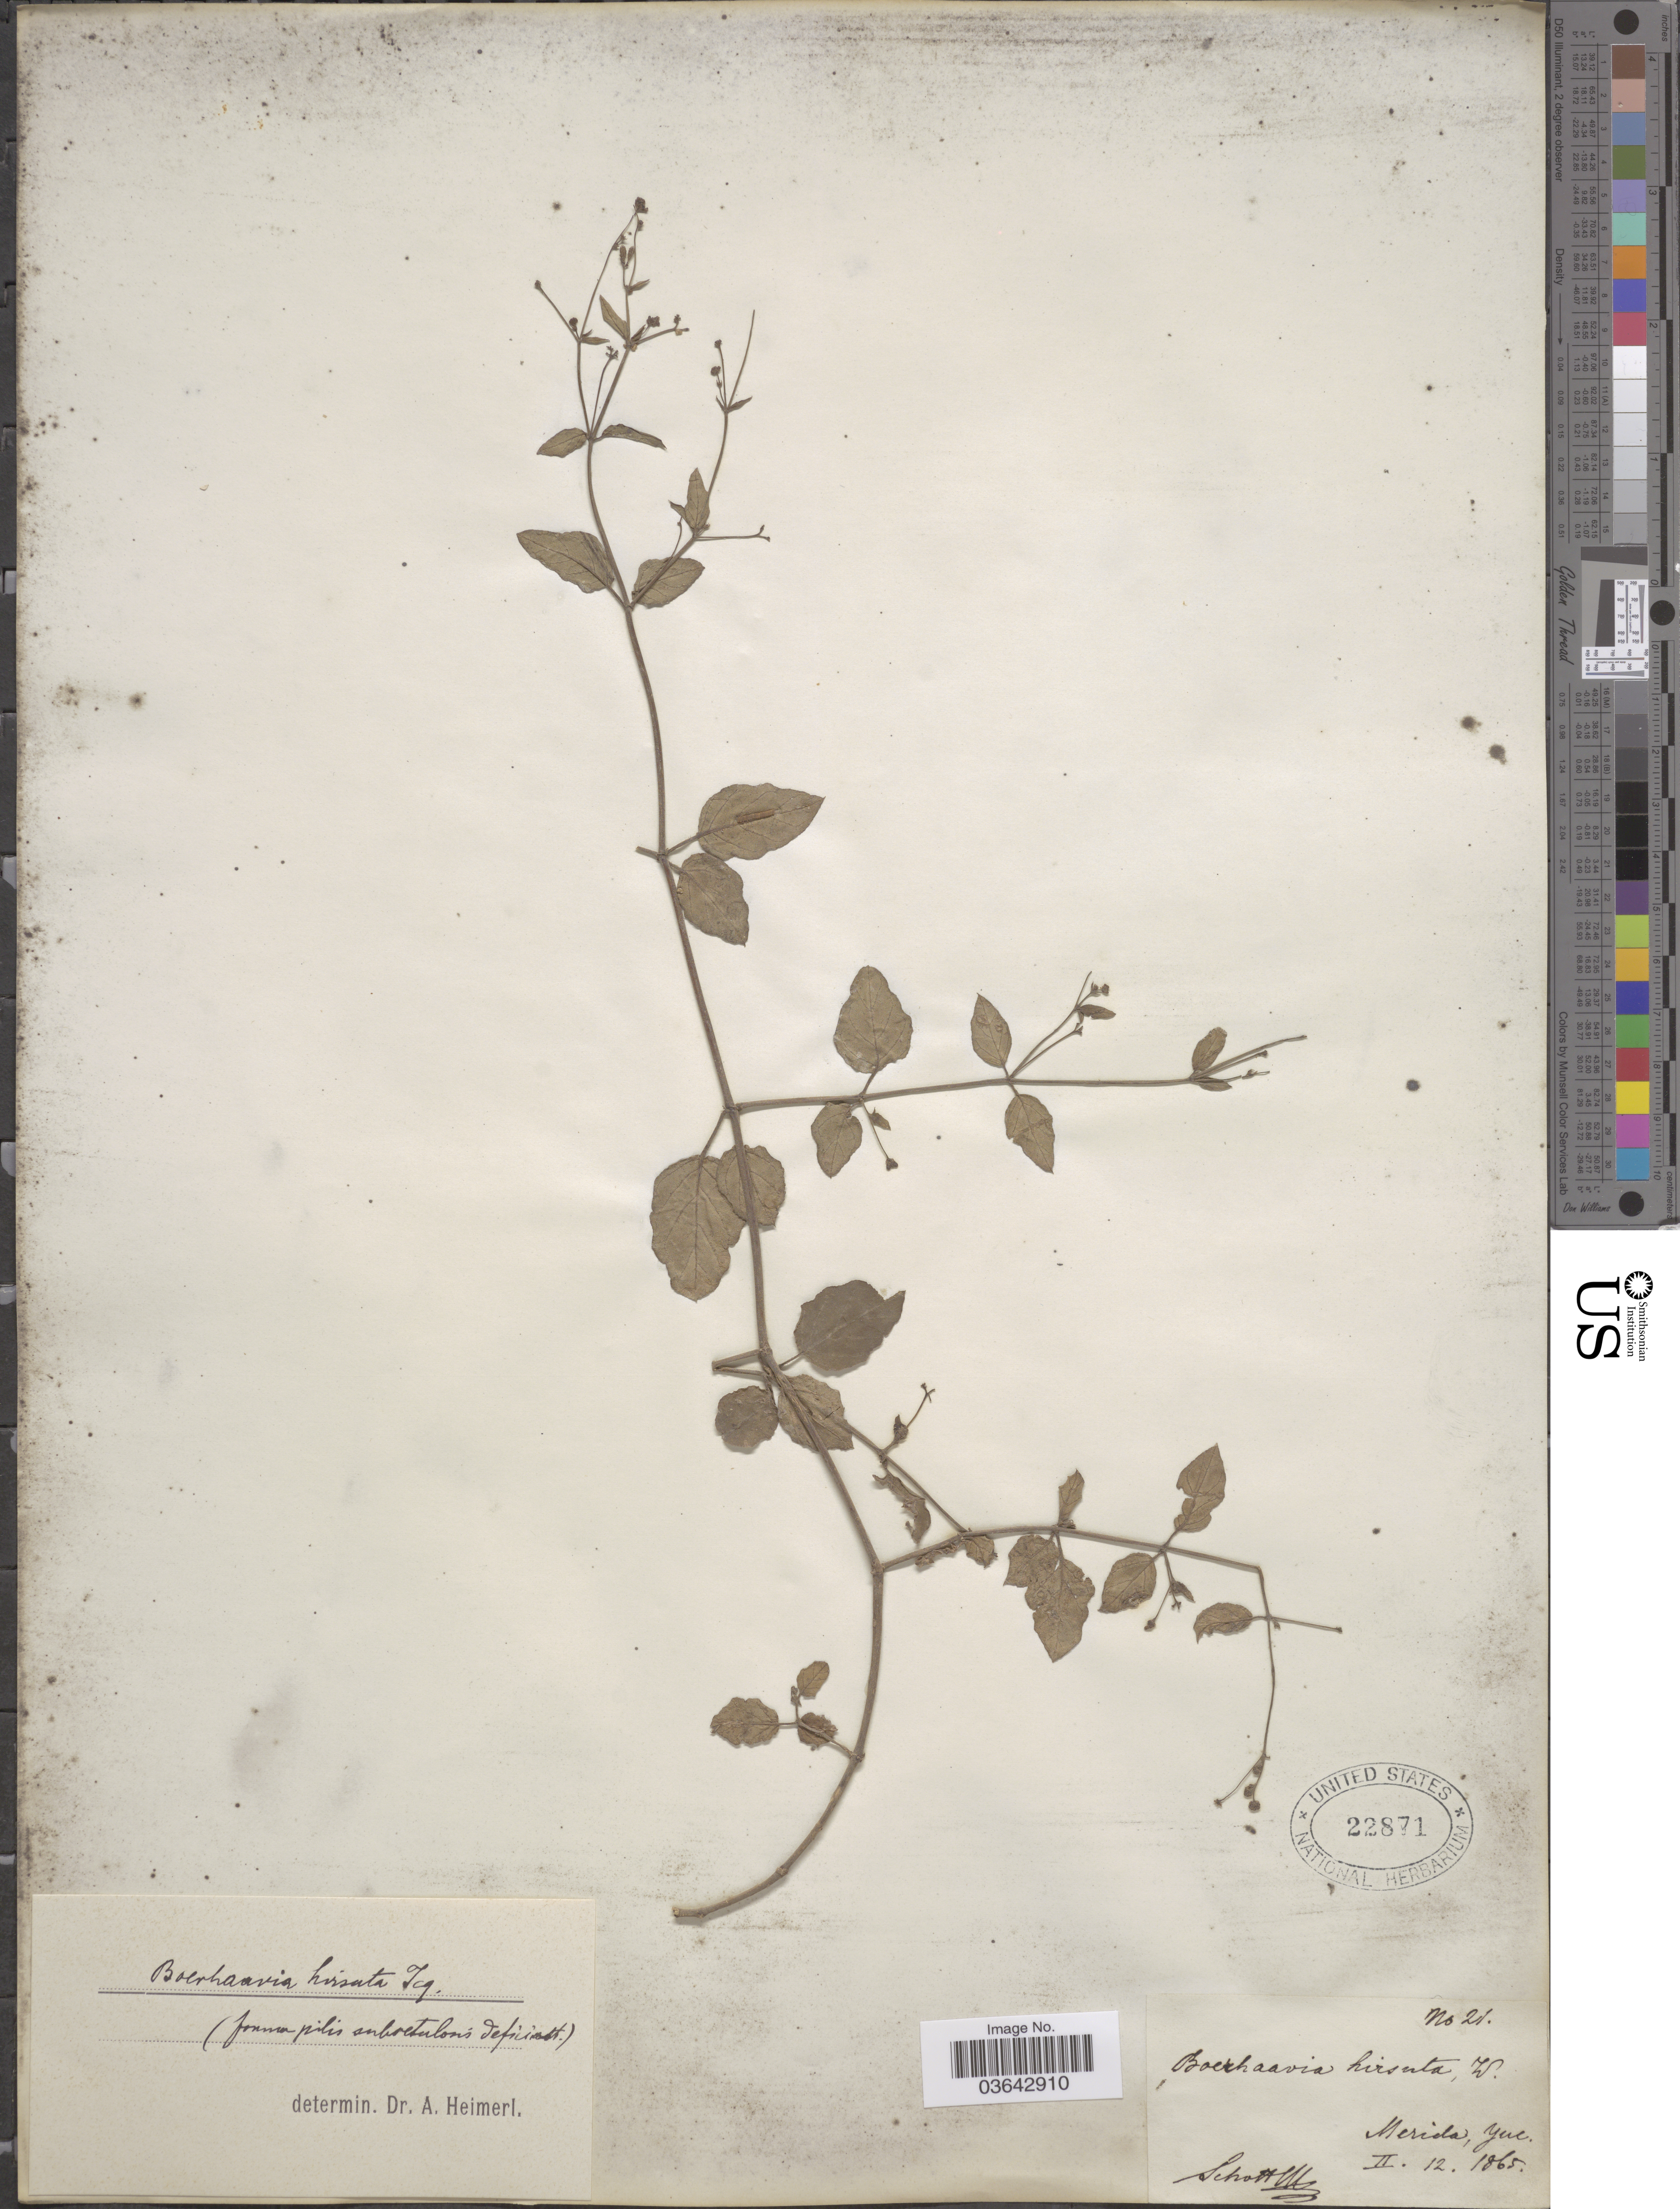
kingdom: Plantae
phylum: Tracheophyta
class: Magnoliopsida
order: Caryophyllales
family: Nyctaginaceae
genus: Boerhavia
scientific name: Boerhavia caribaea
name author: Jacq.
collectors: -. Schottz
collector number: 21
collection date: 1865-02-12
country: Mexico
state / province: Yucatán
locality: Merida.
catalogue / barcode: US 22871